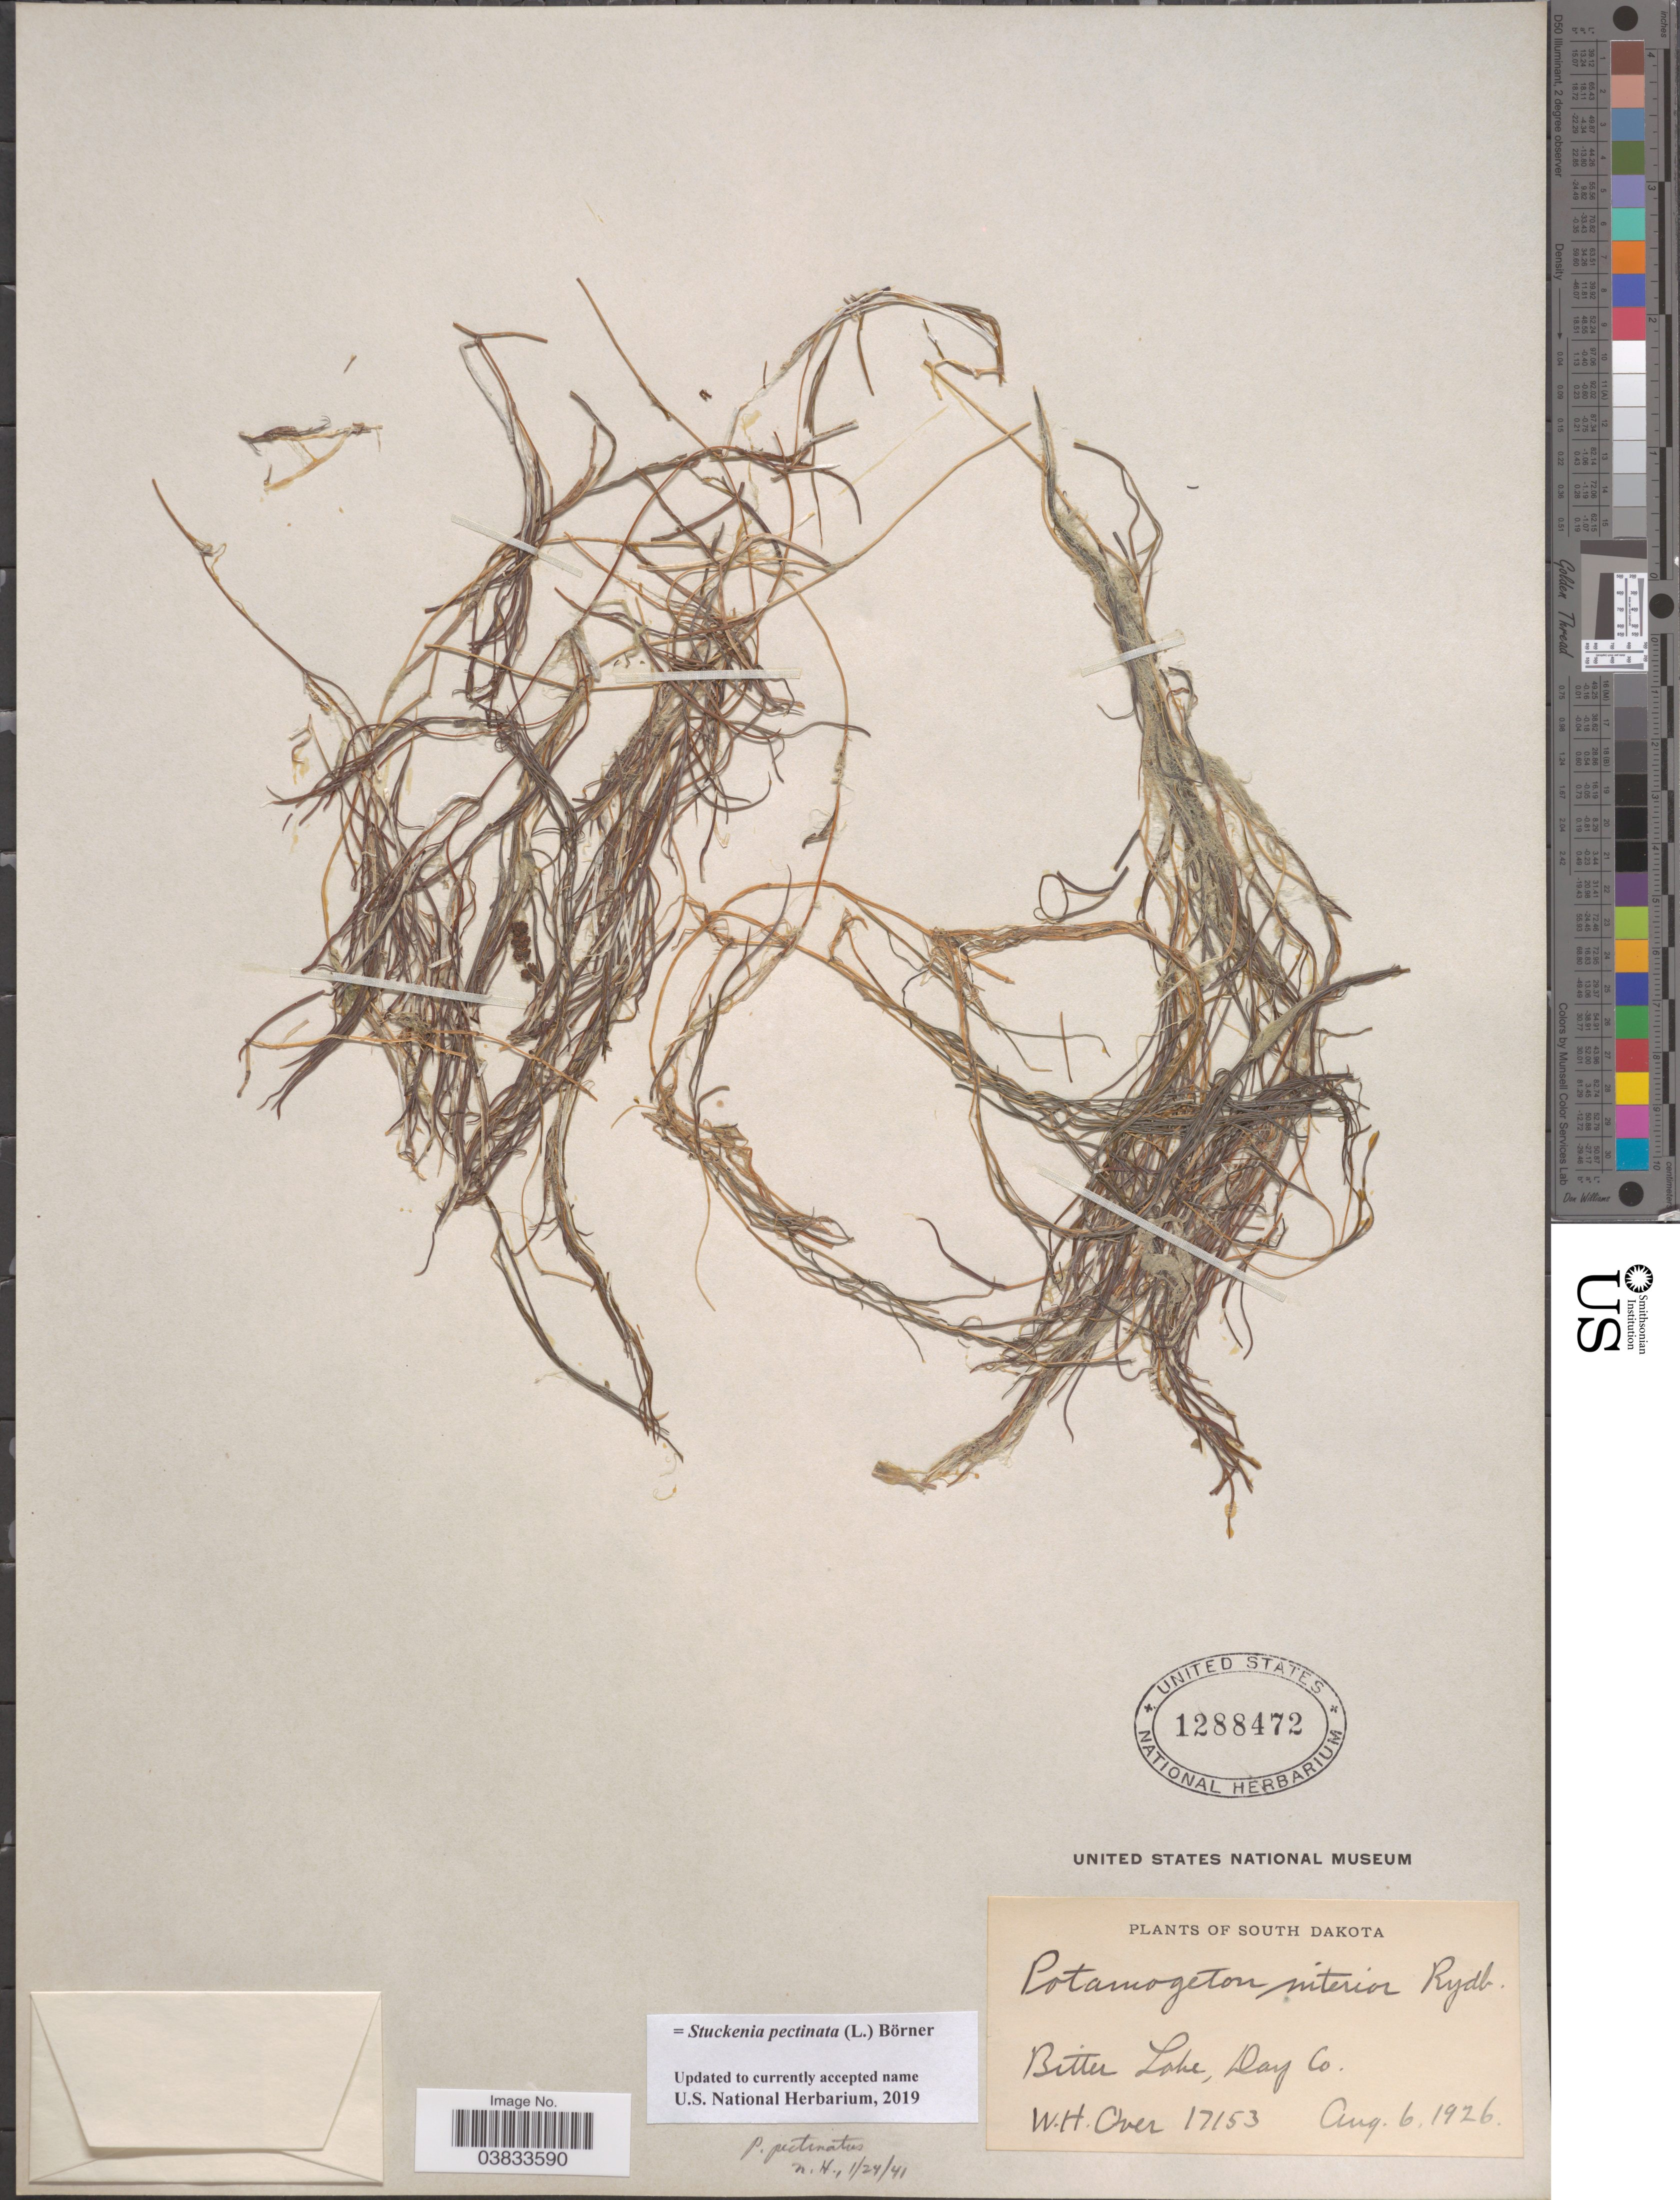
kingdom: Plantae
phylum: Tracheophyta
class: Liliopsida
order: Alismatales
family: Potamogetonaceae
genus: Stuckenia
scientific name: Stuckenia pectinata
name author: (L.) Börner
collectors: W. Over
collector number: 17153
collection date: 1926-08-06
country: United States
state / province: South Dakota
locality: Bitter Lake, Day Co.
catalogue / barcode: US 1288472